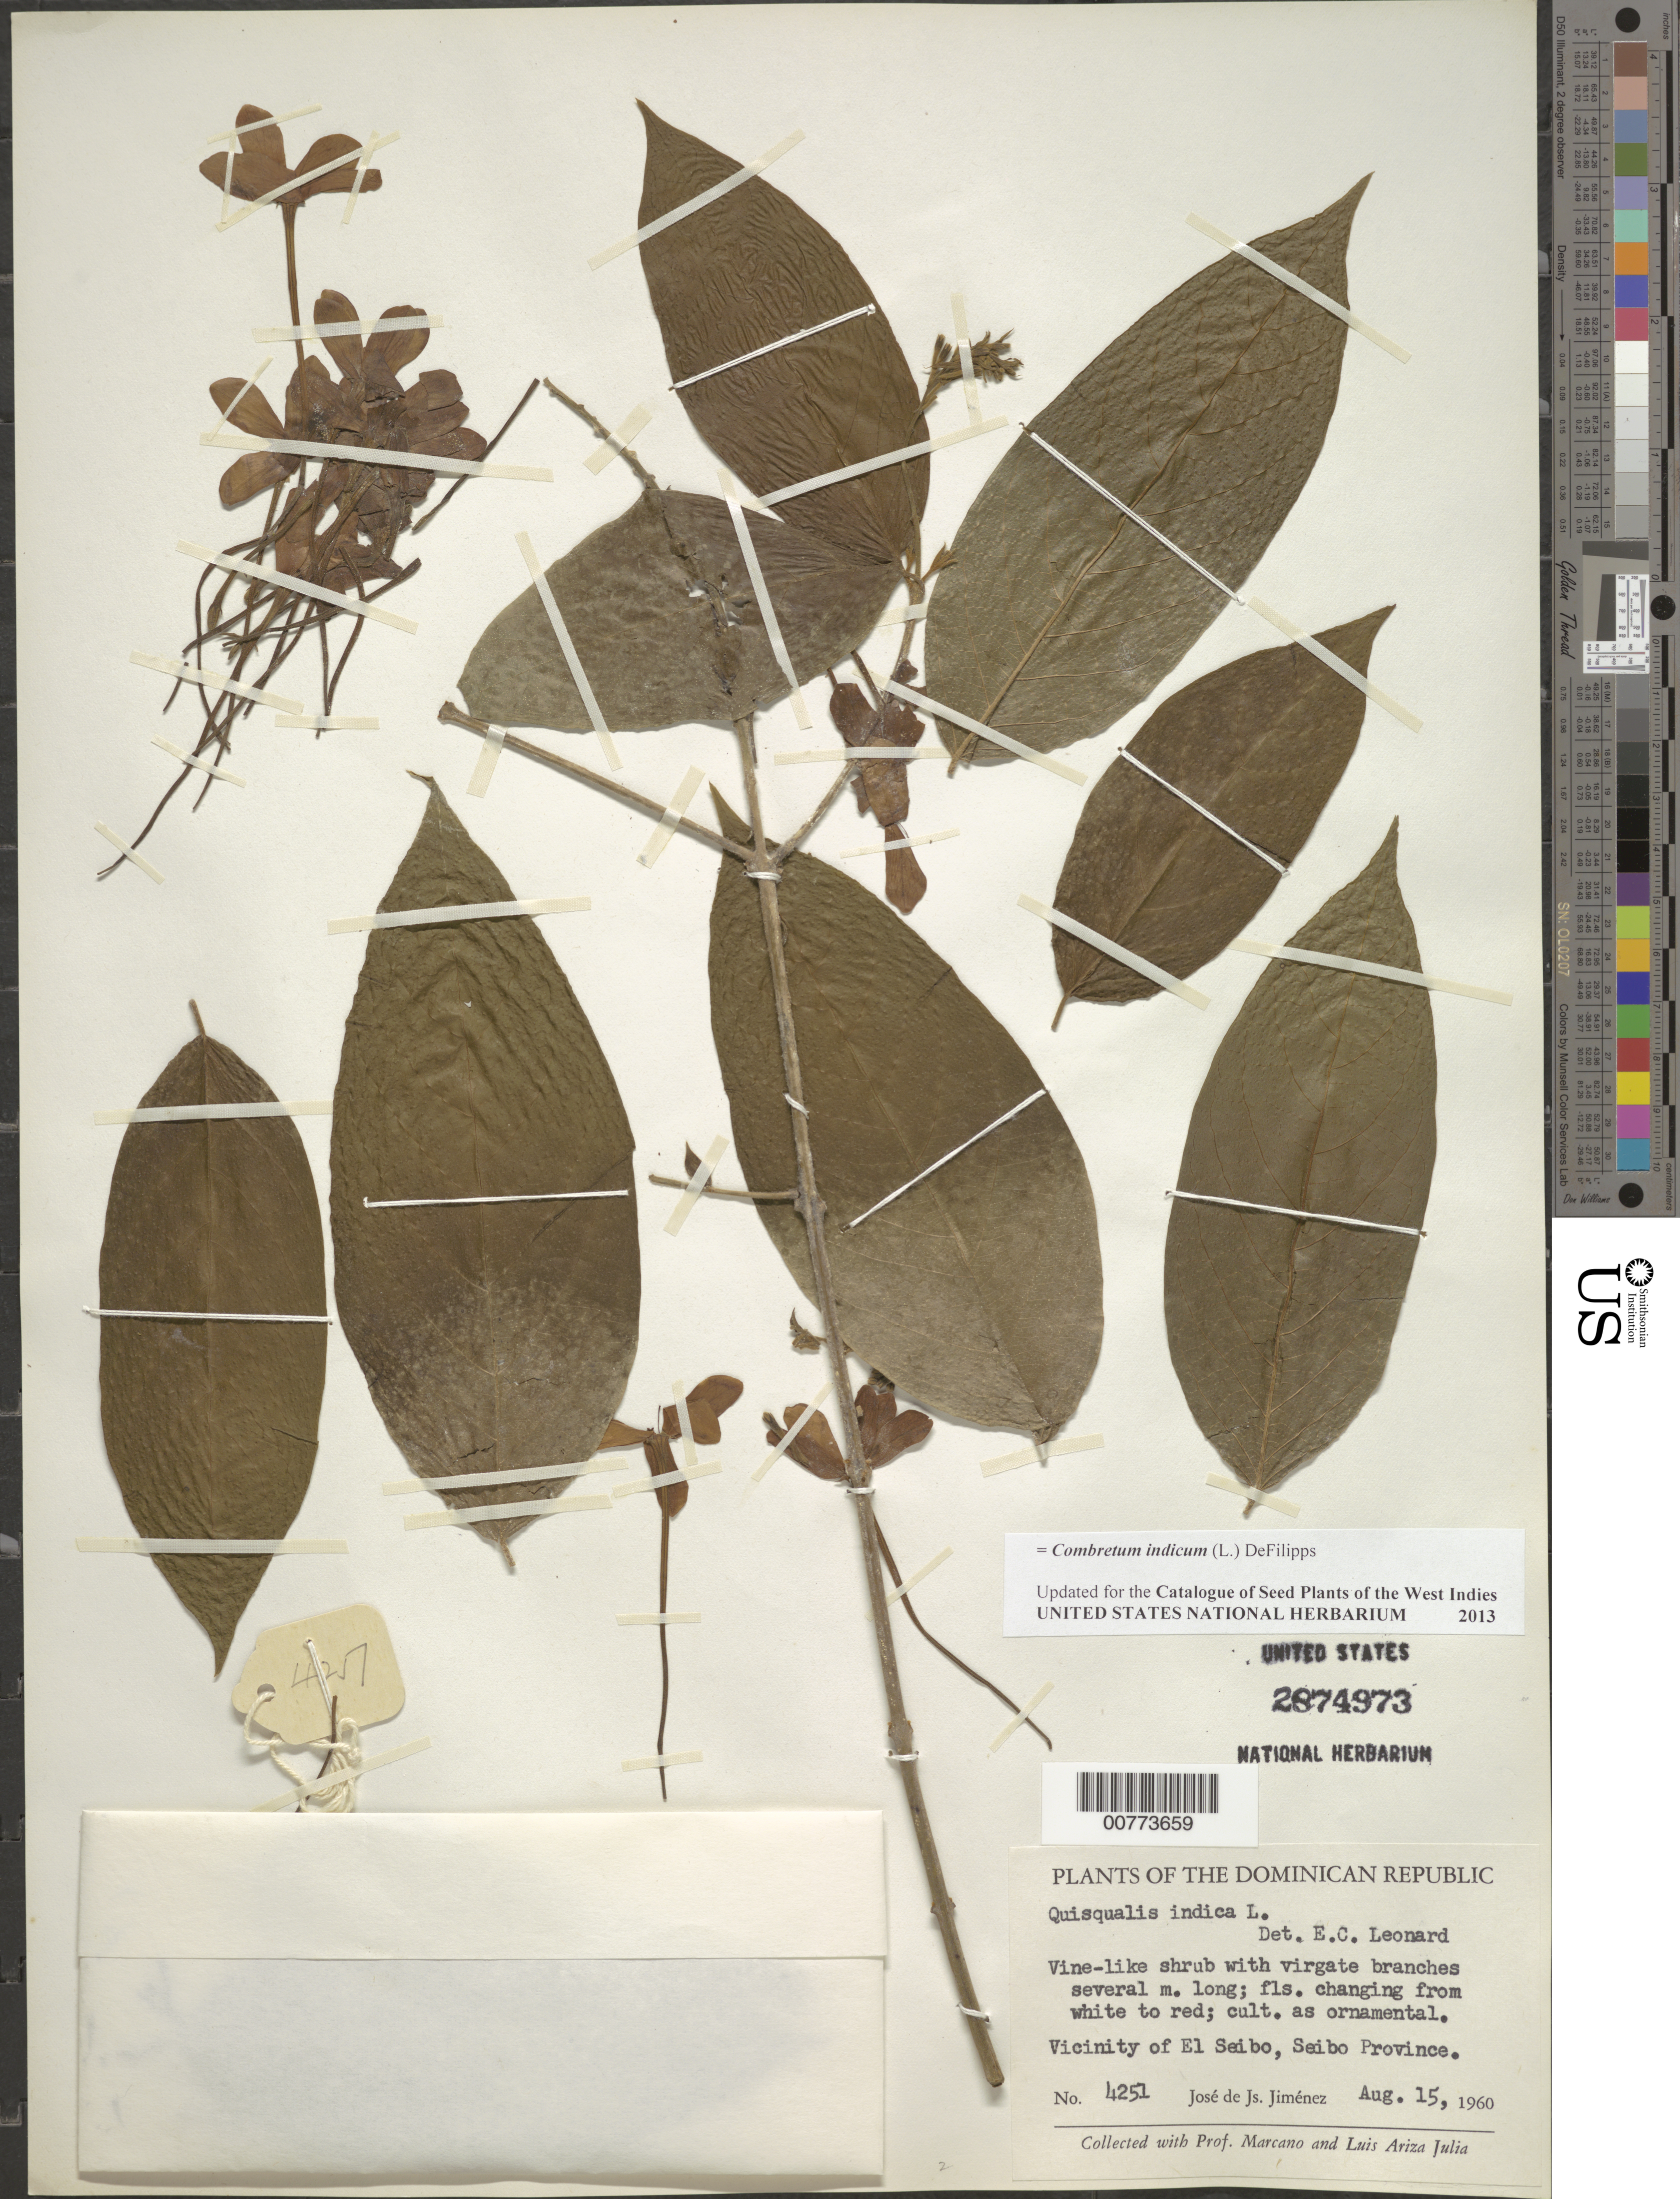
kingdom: Plantae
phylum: Tracheophyta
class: Magnoliopsida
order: Myrtales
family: Combretaceae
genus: Combretum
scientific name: Combretum indicum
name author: (L.) DeFilipps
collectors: J. J. Jiménez, E. J. Marcano F. & L. Ariza-Julia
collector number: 4251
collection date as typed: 15 Aug 1960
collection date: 1960-08-15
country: Dominican Republic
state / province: El Seibo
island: Hispaniola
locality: Vicinity of El Seibo.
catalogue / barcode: US 2874973